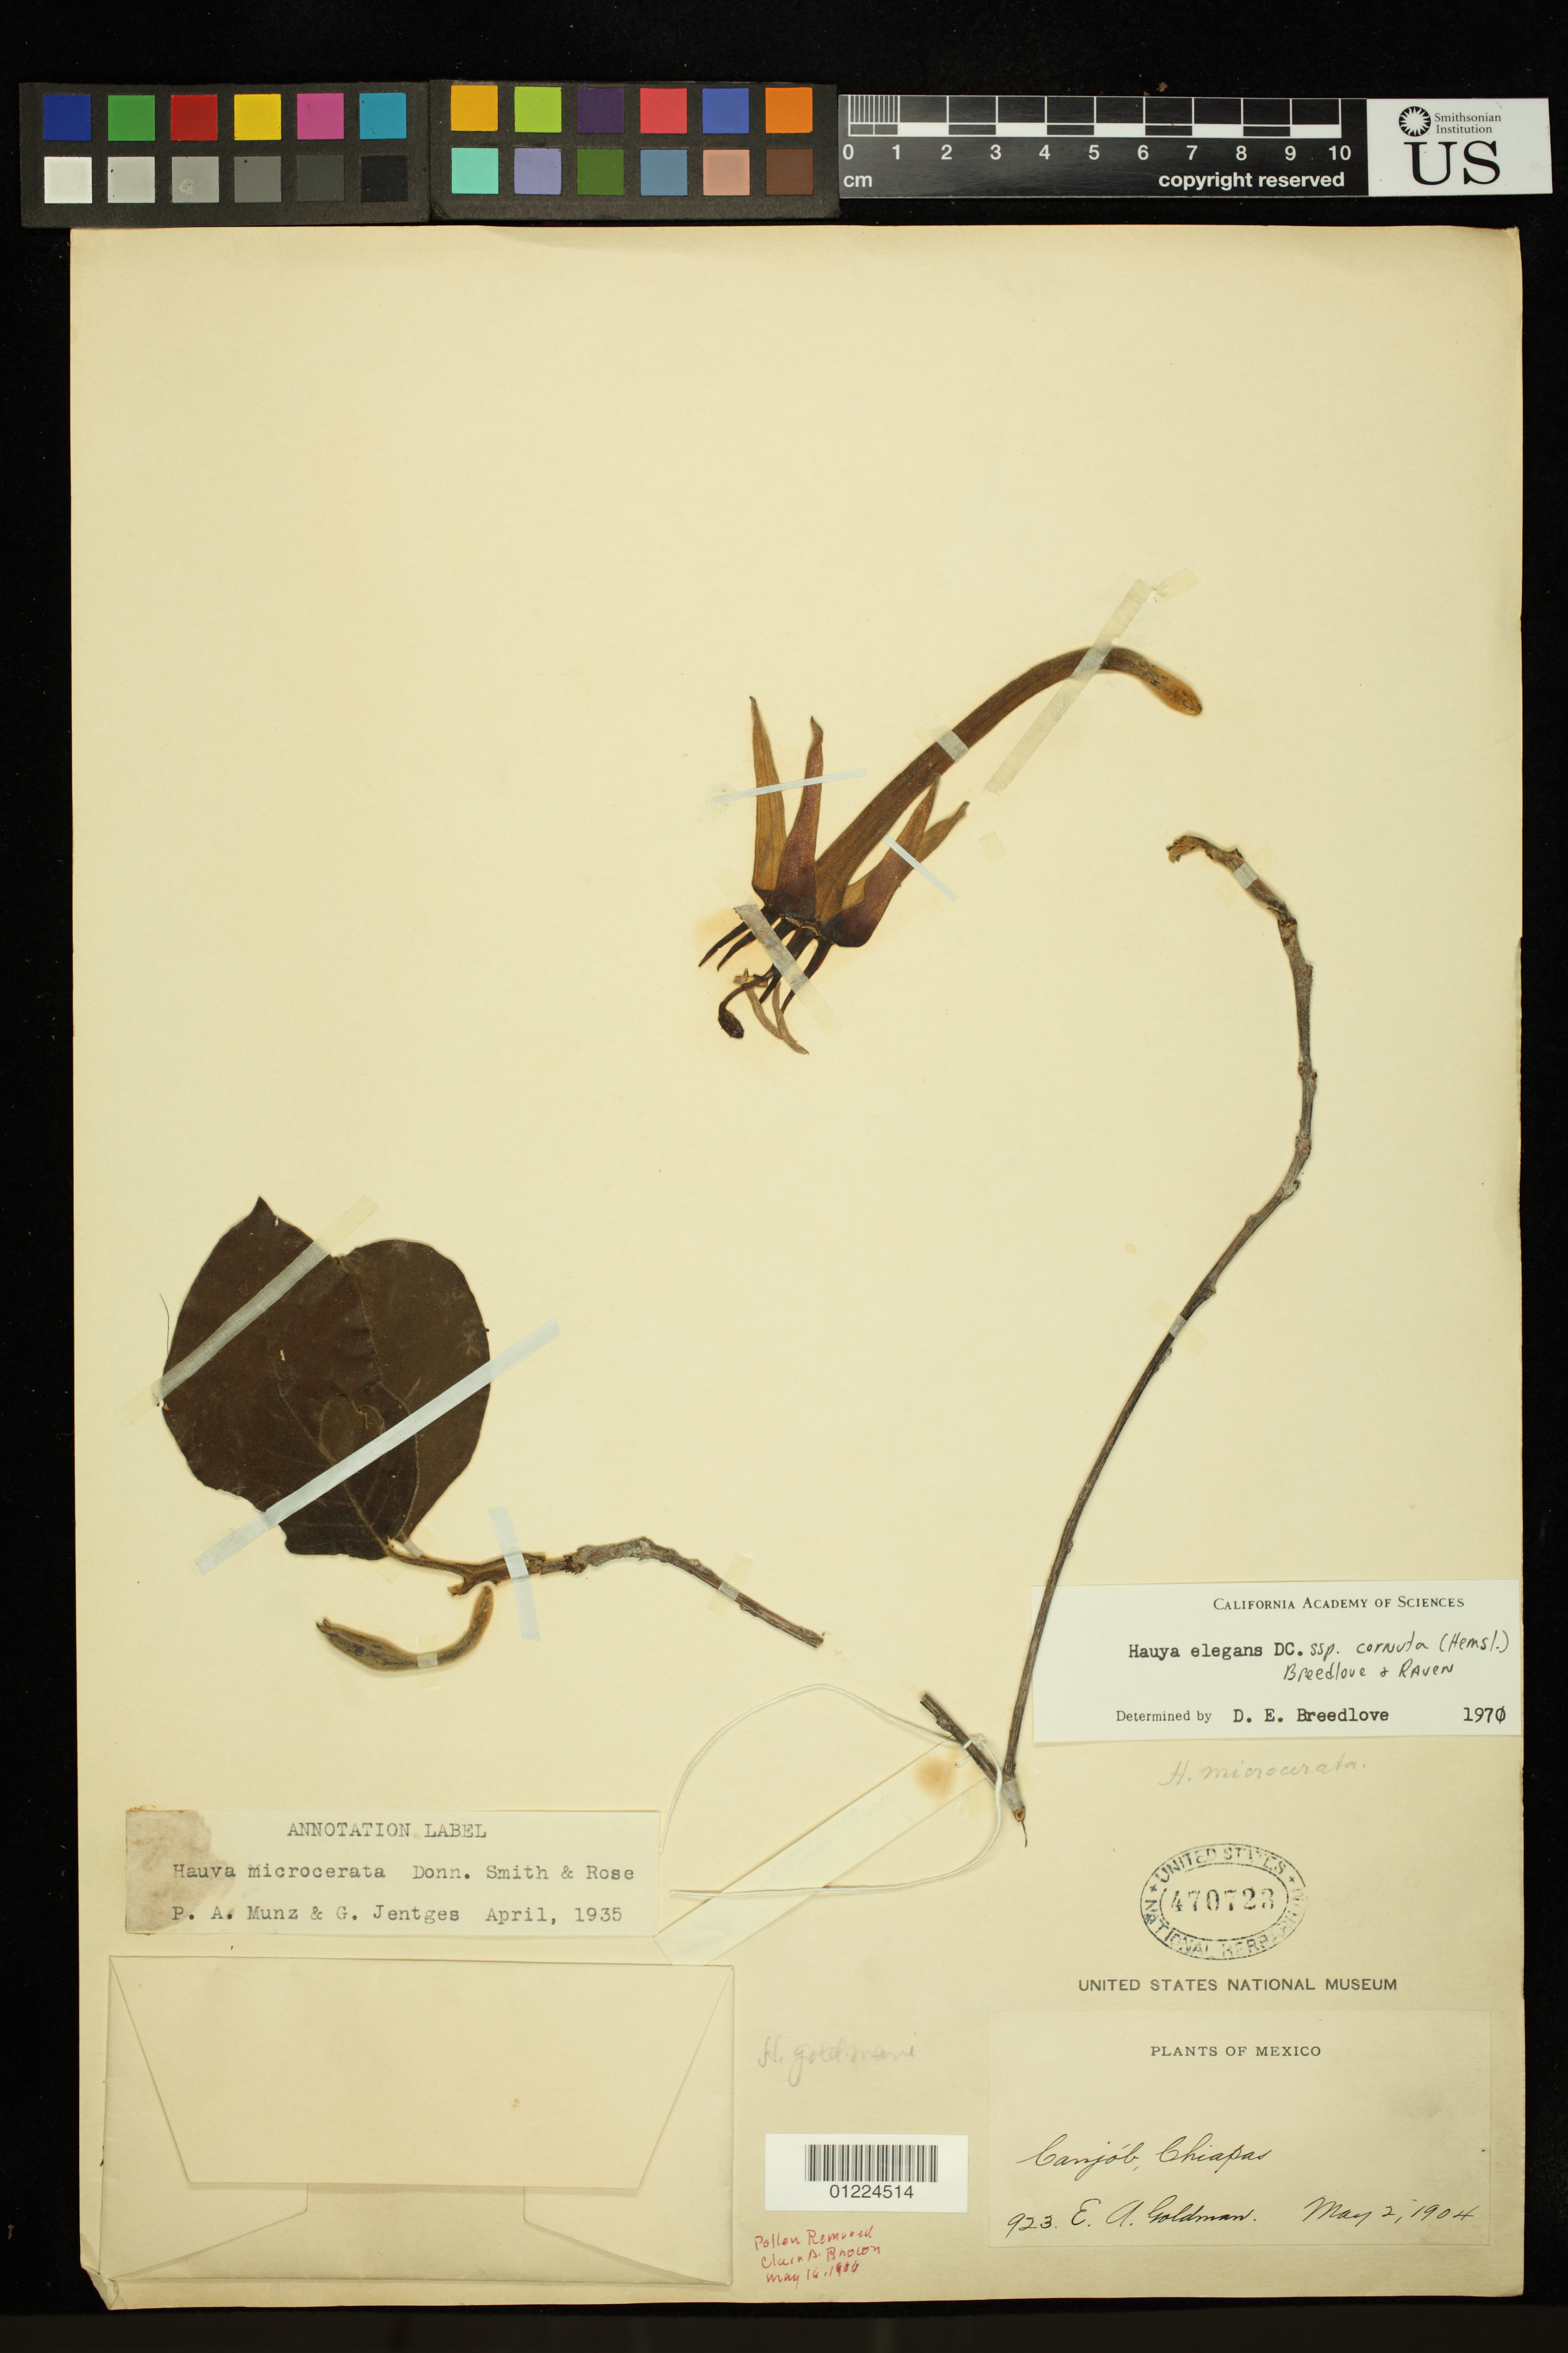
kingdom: Plantae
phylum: Tracheophyta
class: Magnoliopsida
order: Myrtales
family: Onagraceae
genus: Hauya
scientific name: Hauya elegans subsp. cornuta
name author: (Hemsl.) P.H. Raven & Breedlove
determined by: Breedlove, D. E.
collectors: E. A. Goldman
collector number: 923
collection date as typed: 02 May 1904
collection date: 1904-05-02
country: Mexico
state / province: Chiapas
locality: Canjob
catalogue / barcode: US 470723